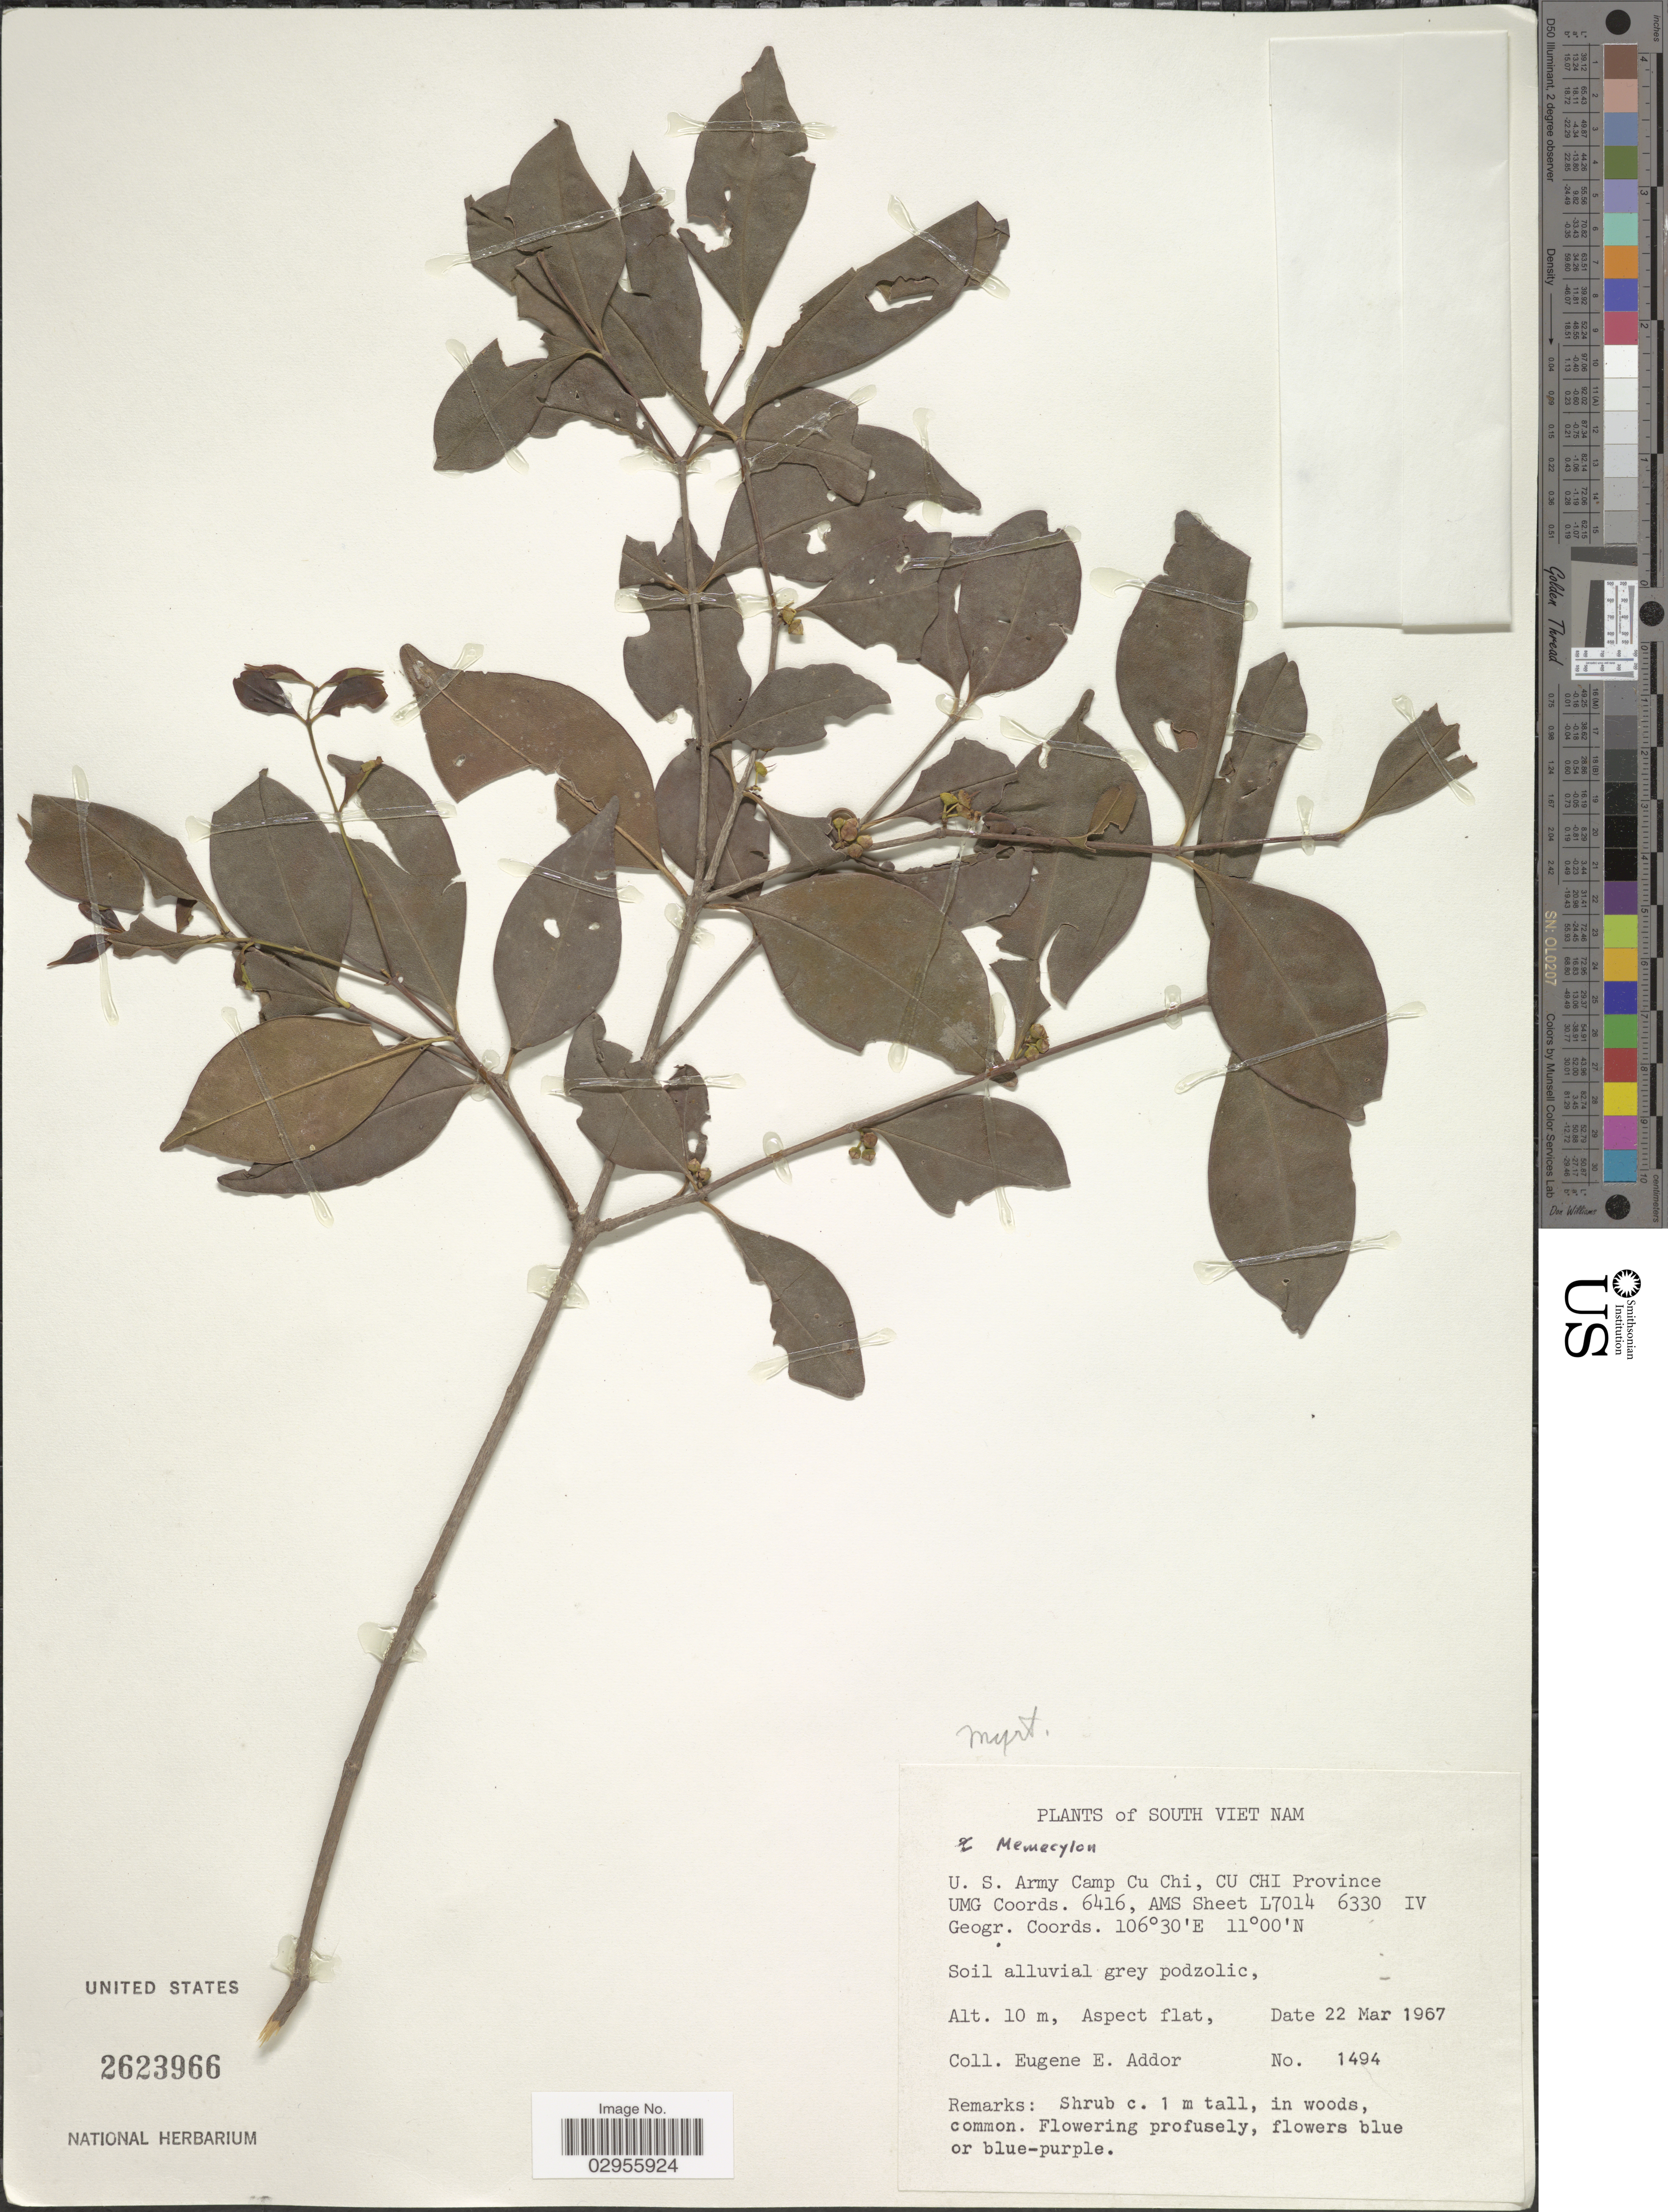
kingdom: Plantae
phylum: Tracheophyta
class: Magnoliopsida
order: Myrtales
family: Melastomataceae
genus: Memecylon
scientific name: Memecylon sp.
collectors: E. E. Addor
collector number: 1494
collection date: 1967-03-22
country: Vietnam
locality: South Viet Nam. U.S. Army Camp Cu Chi, Cu Chi Province. UMG Coords. 6416, AMS Sheet L7014 6330 IV.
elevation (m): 10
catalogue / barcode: US 2623966